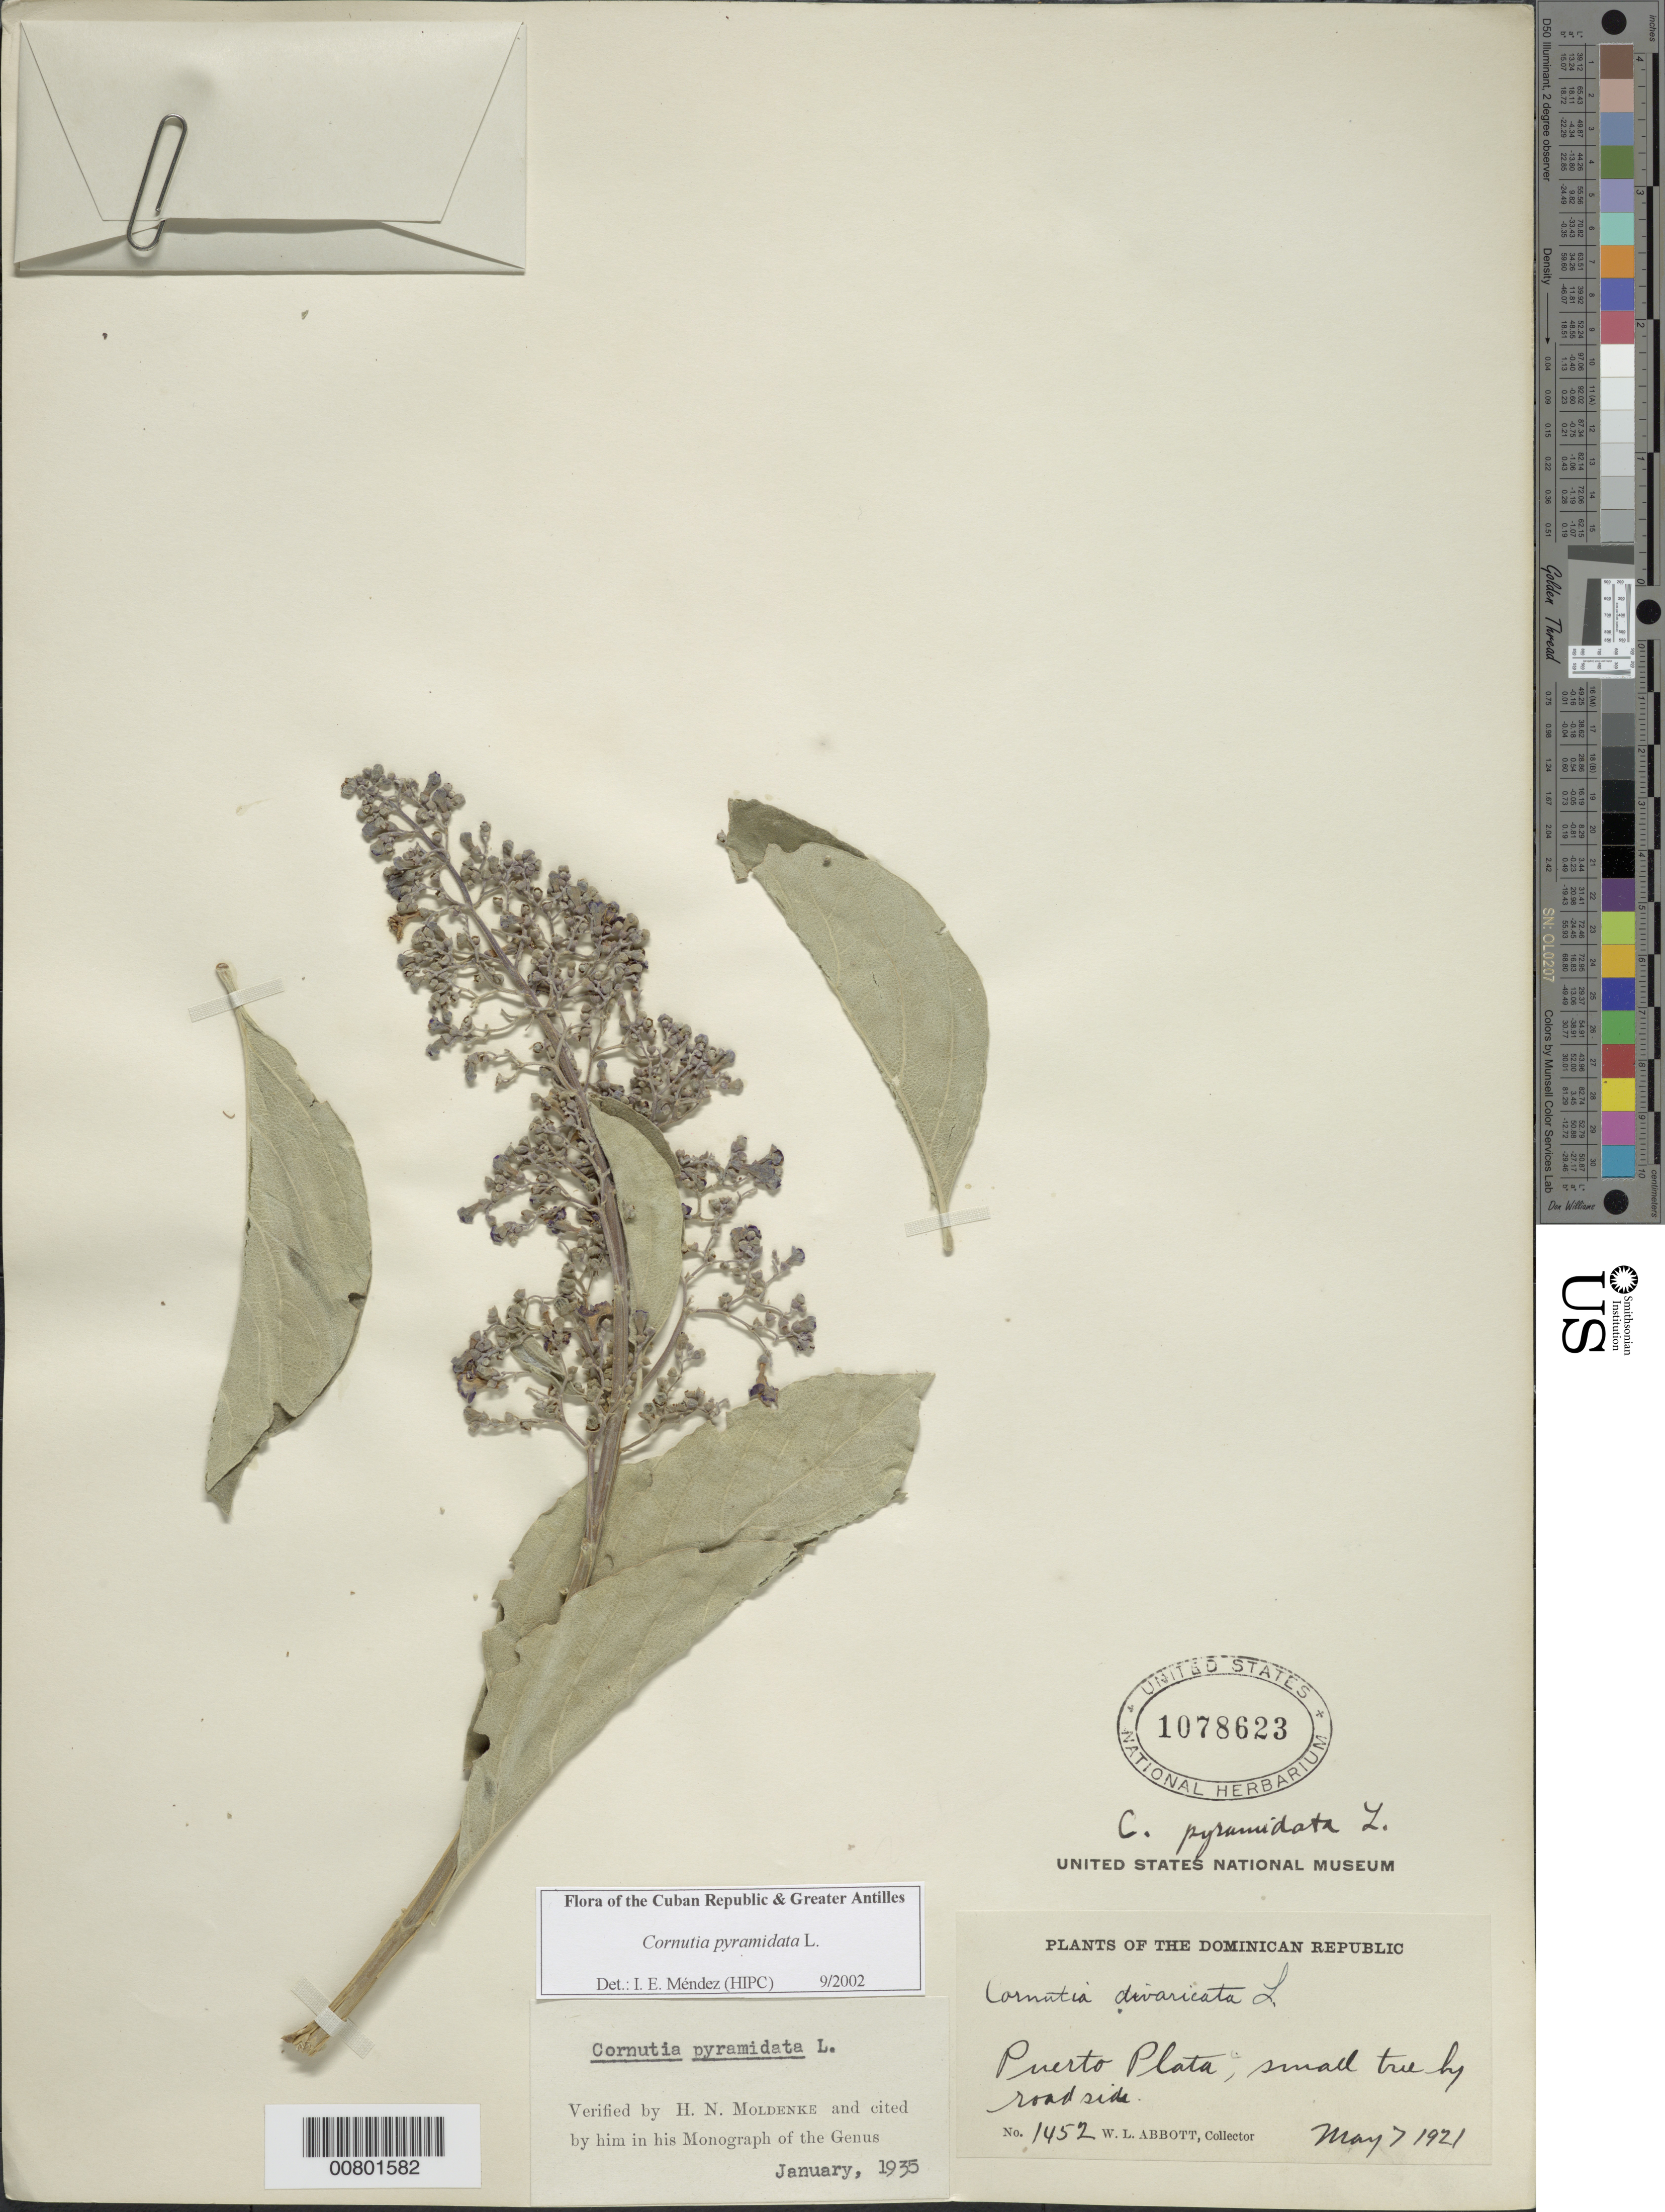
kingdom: Plantae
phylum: Tracheophyta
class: Magnoliopsida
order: Lamiales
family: Lamiaceae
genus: Cornutia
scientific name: Cornutia pyramidata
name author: L.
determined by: Méndez, Isidro E., (HIPC)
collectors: W. L. Abbott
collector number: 1452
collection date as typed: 07 May 1921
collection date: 1921-05-07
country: Dominican Republic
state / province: Puerto Plata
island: Hispaniola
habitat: Roadside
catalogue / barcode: US 1078623